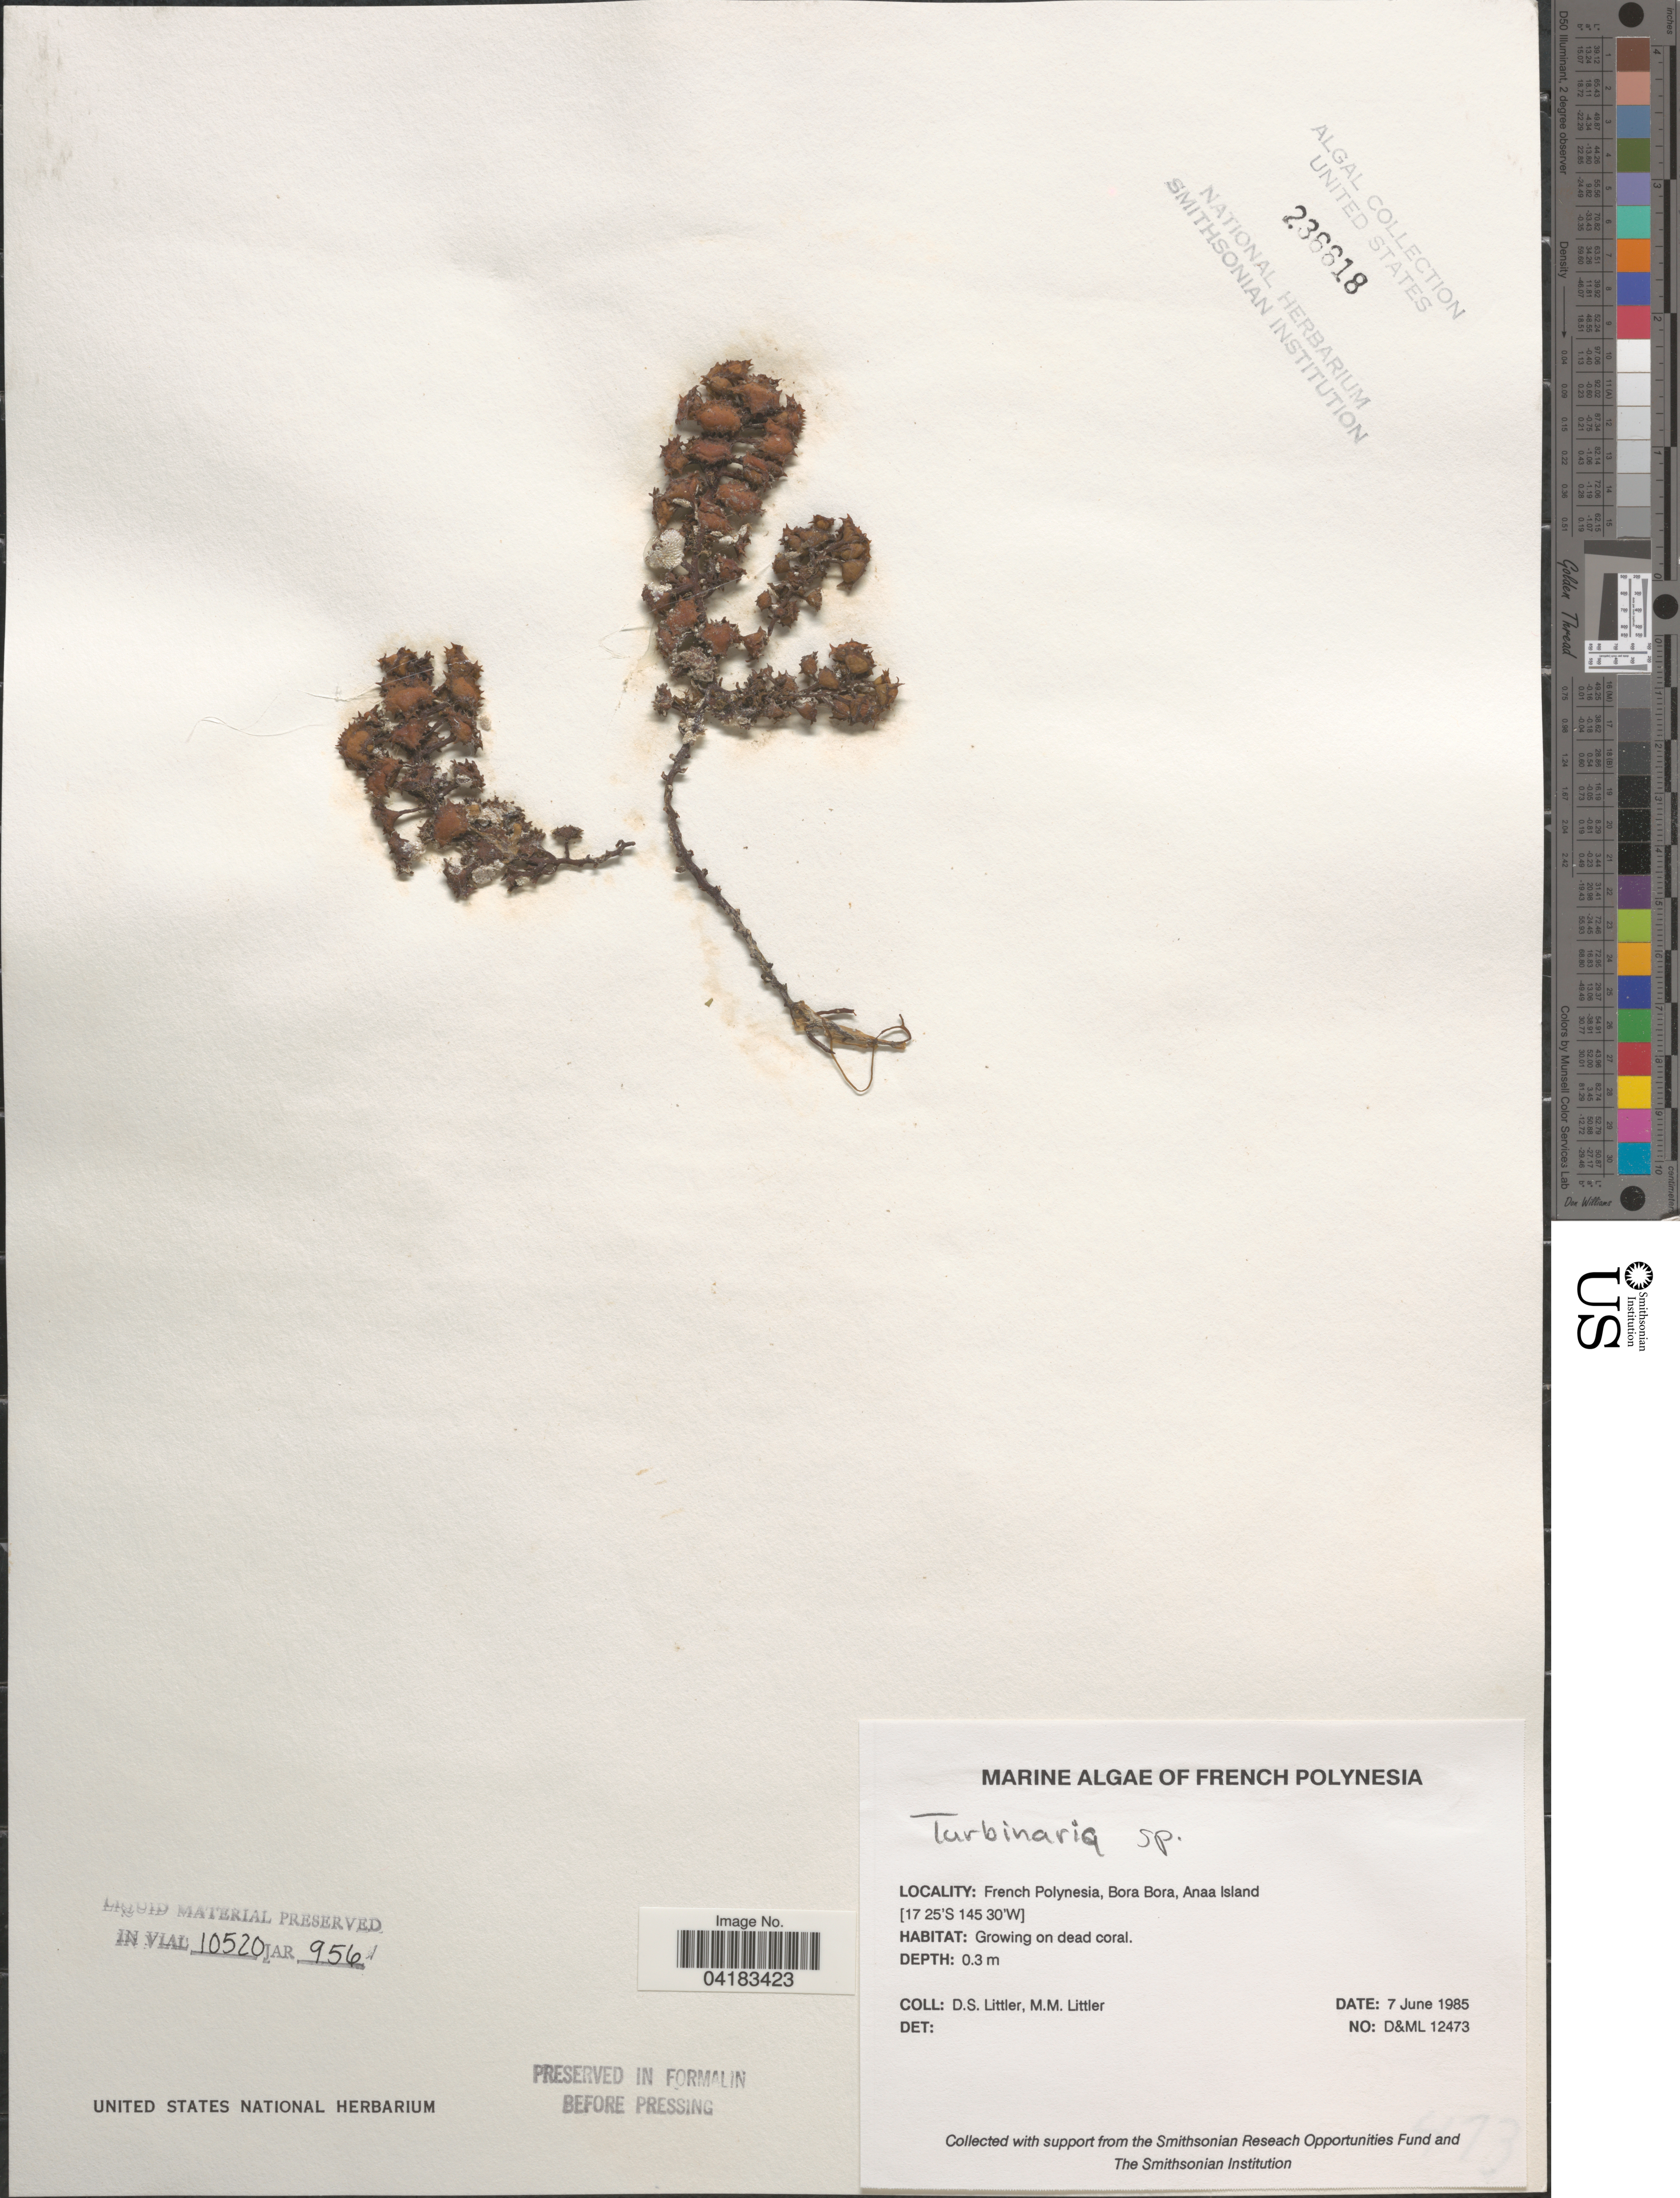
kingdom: Chromista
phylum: Ochrophyta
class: Phaeophyceae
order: Fucales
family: Sargassaceae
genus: Turbinaria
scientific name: Turbinaria sp.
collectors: D. S. Littler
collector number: D&ML12473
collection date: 1985-06-07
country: French Polynesia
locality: Bora Bora, Anaa Island.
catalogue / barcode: US 236618